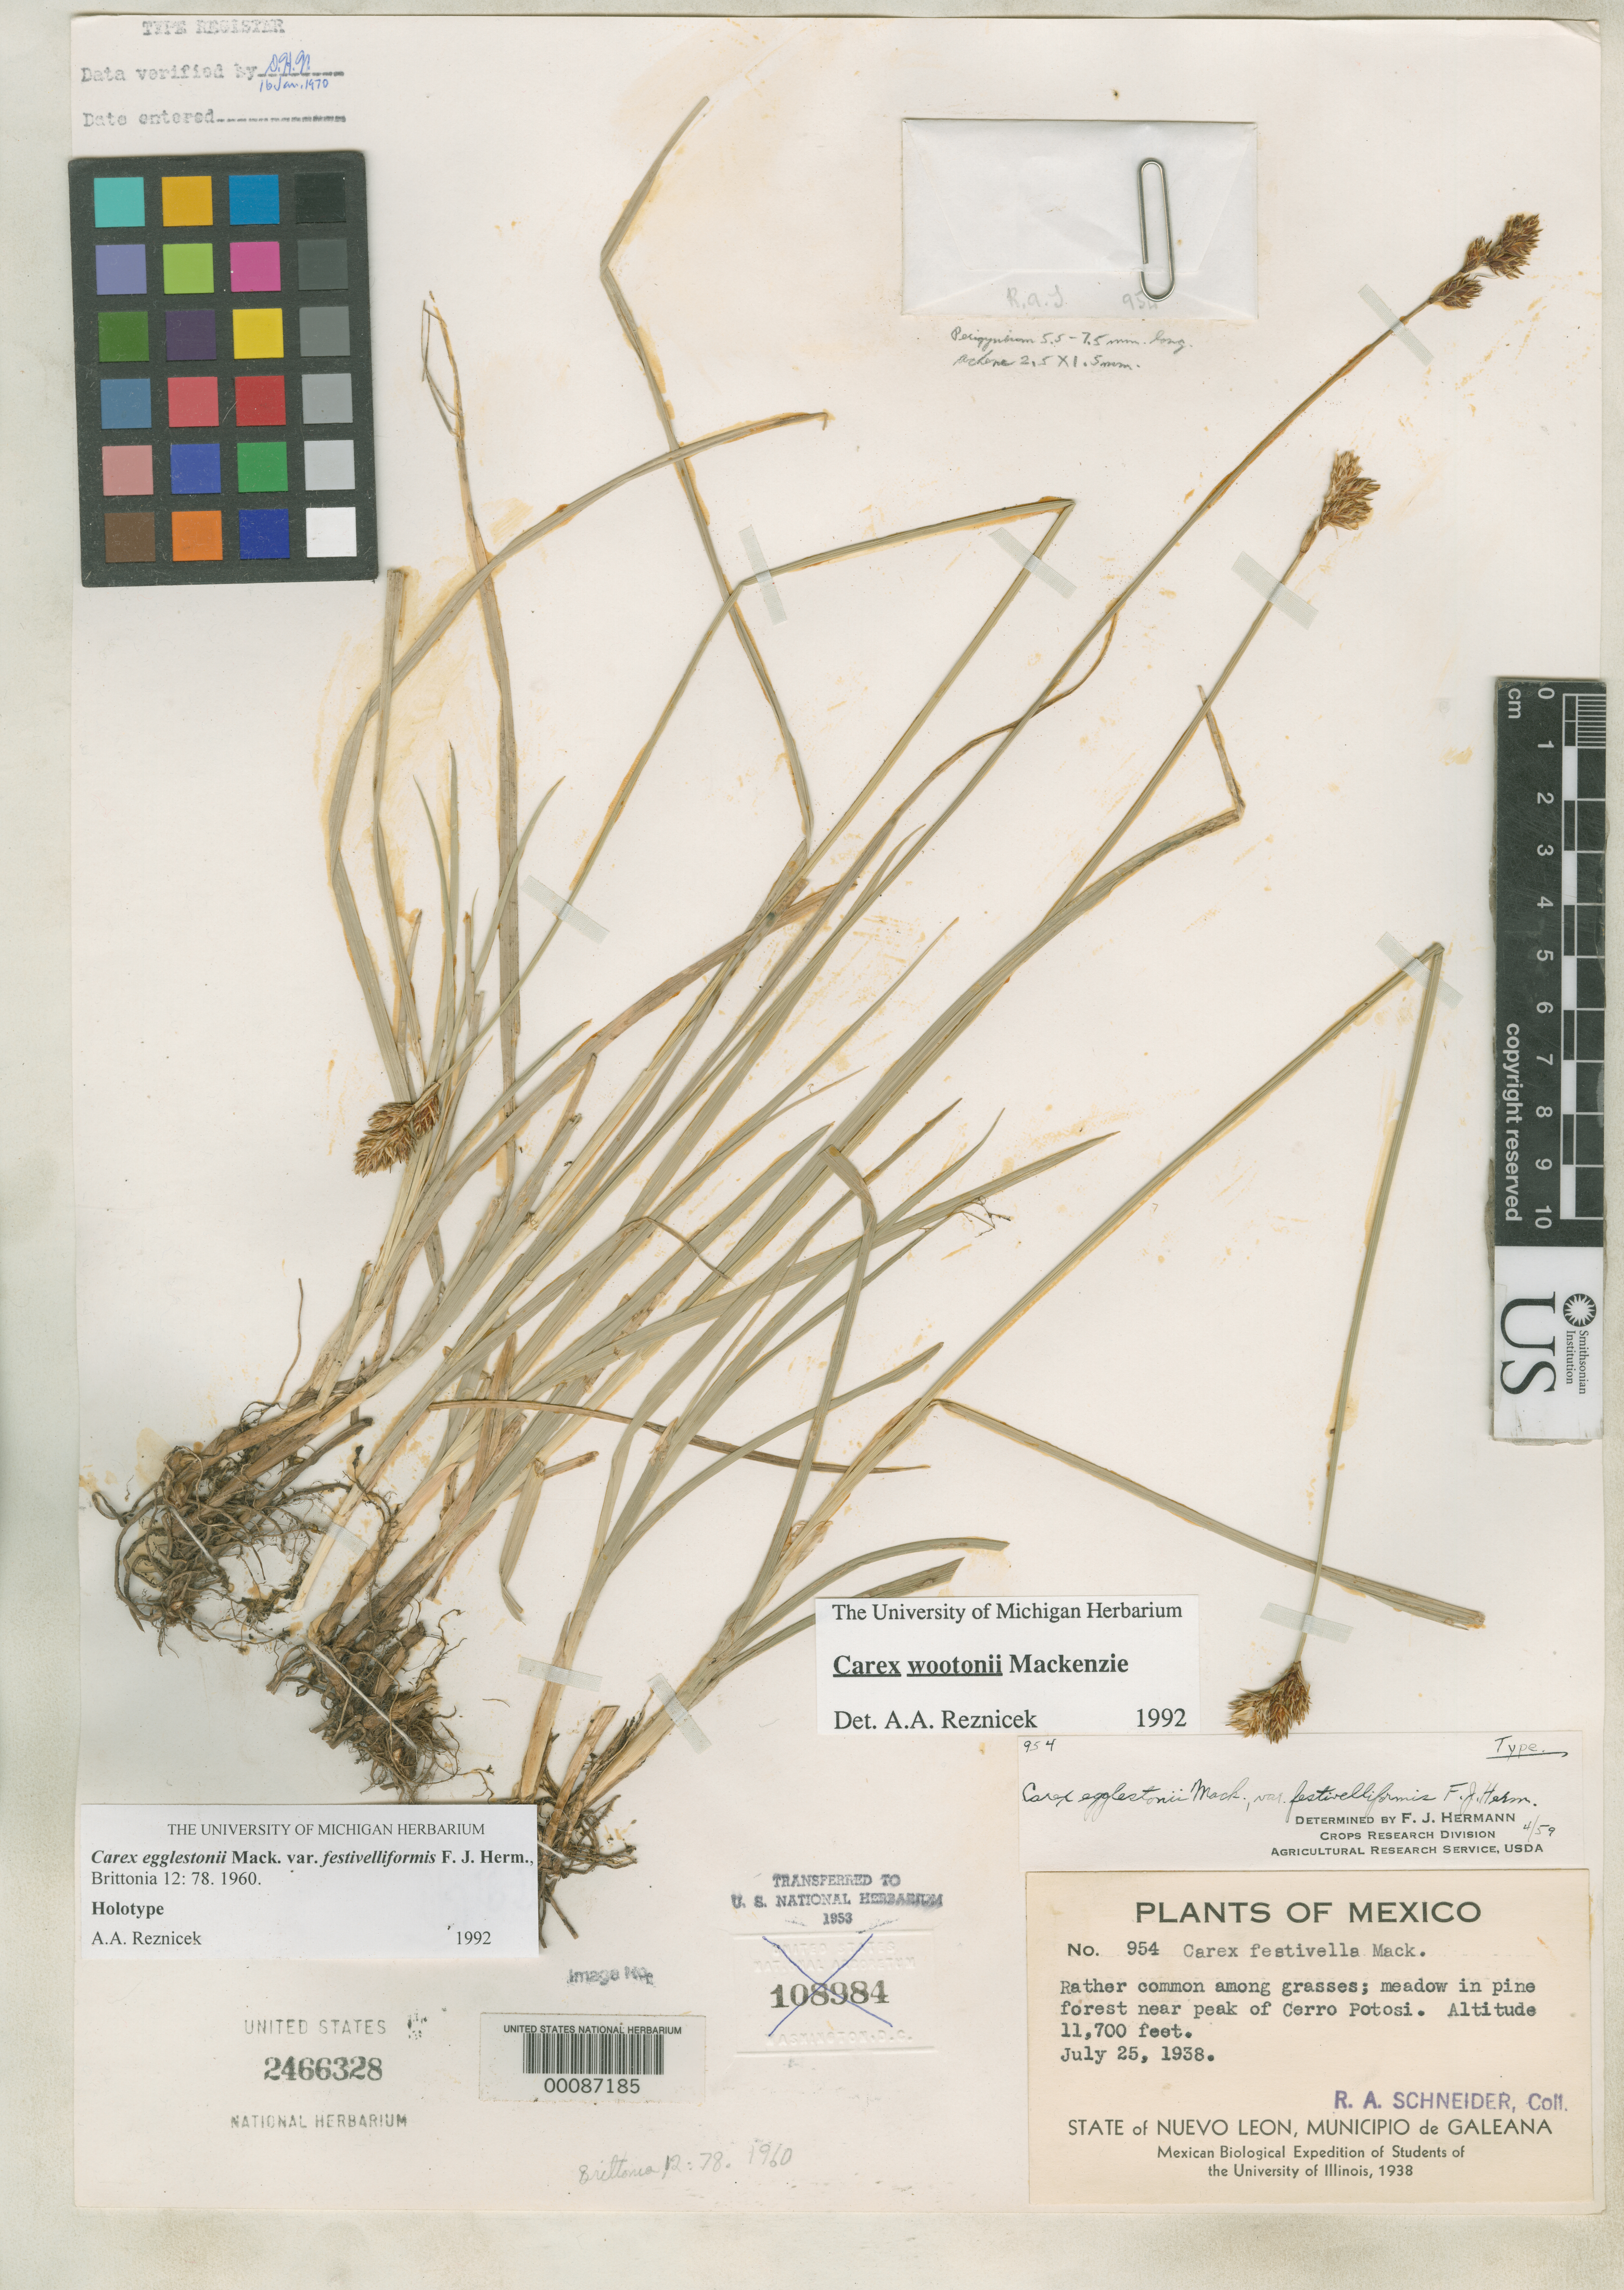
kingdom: Plantae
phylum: Tracheophyta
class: Liliopsida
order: Poales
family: Cyperaceae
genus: Carex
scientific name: Carex egglestonii var. festivelliformis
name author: F.J. Herm.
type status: Holotype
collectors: R. A. Schneider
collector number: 954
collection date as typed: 25 Jul 1938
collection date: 1938-07-25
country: Mexico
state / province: Nuevo León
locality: Galeana, Cerro Potosi.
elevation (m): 3566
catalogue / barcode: US 2466328